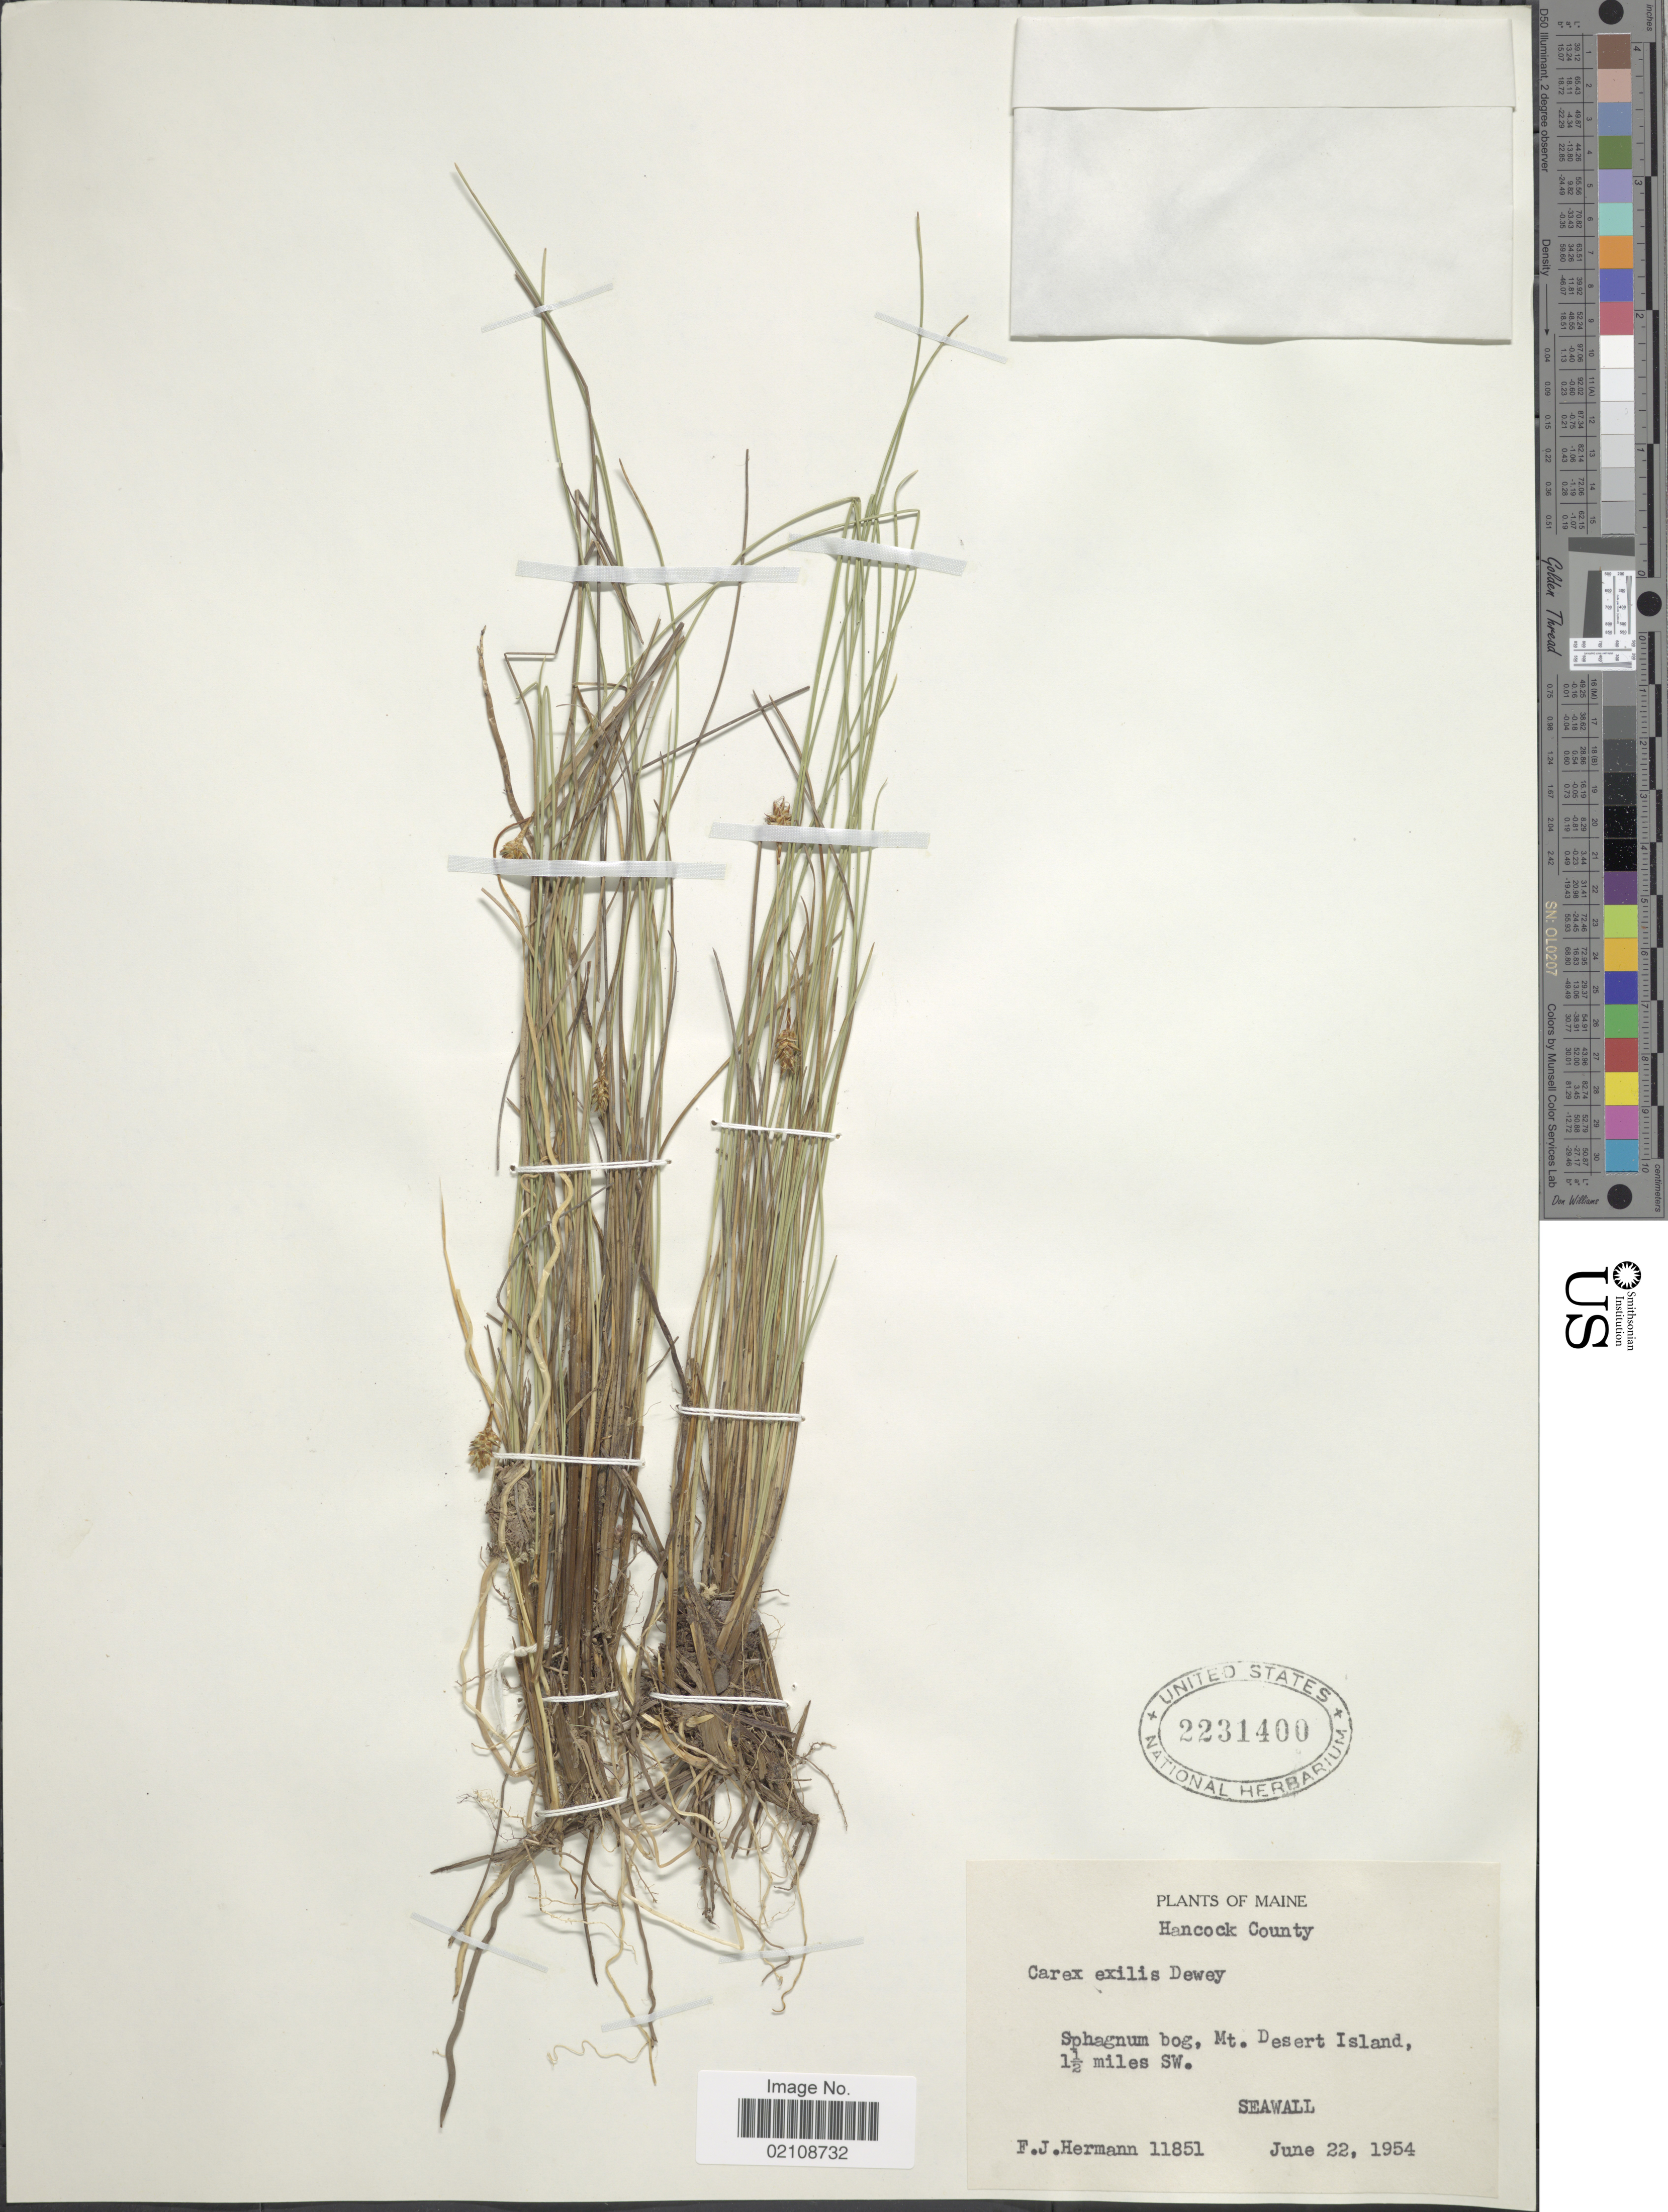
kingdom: Plantae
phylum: Tracheophyta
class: Liliopsida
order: Poales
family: Cyperaceae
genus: Carex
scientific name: Carex exilis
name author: Dewey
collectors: F. Herman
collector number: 11851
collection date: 1954-06-22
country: United States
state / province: Maine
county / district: Hancock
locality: Sphagnum bog, Mt. Desert Island, 1 1/2 miles SW. Seawall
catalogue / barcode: US 2231400